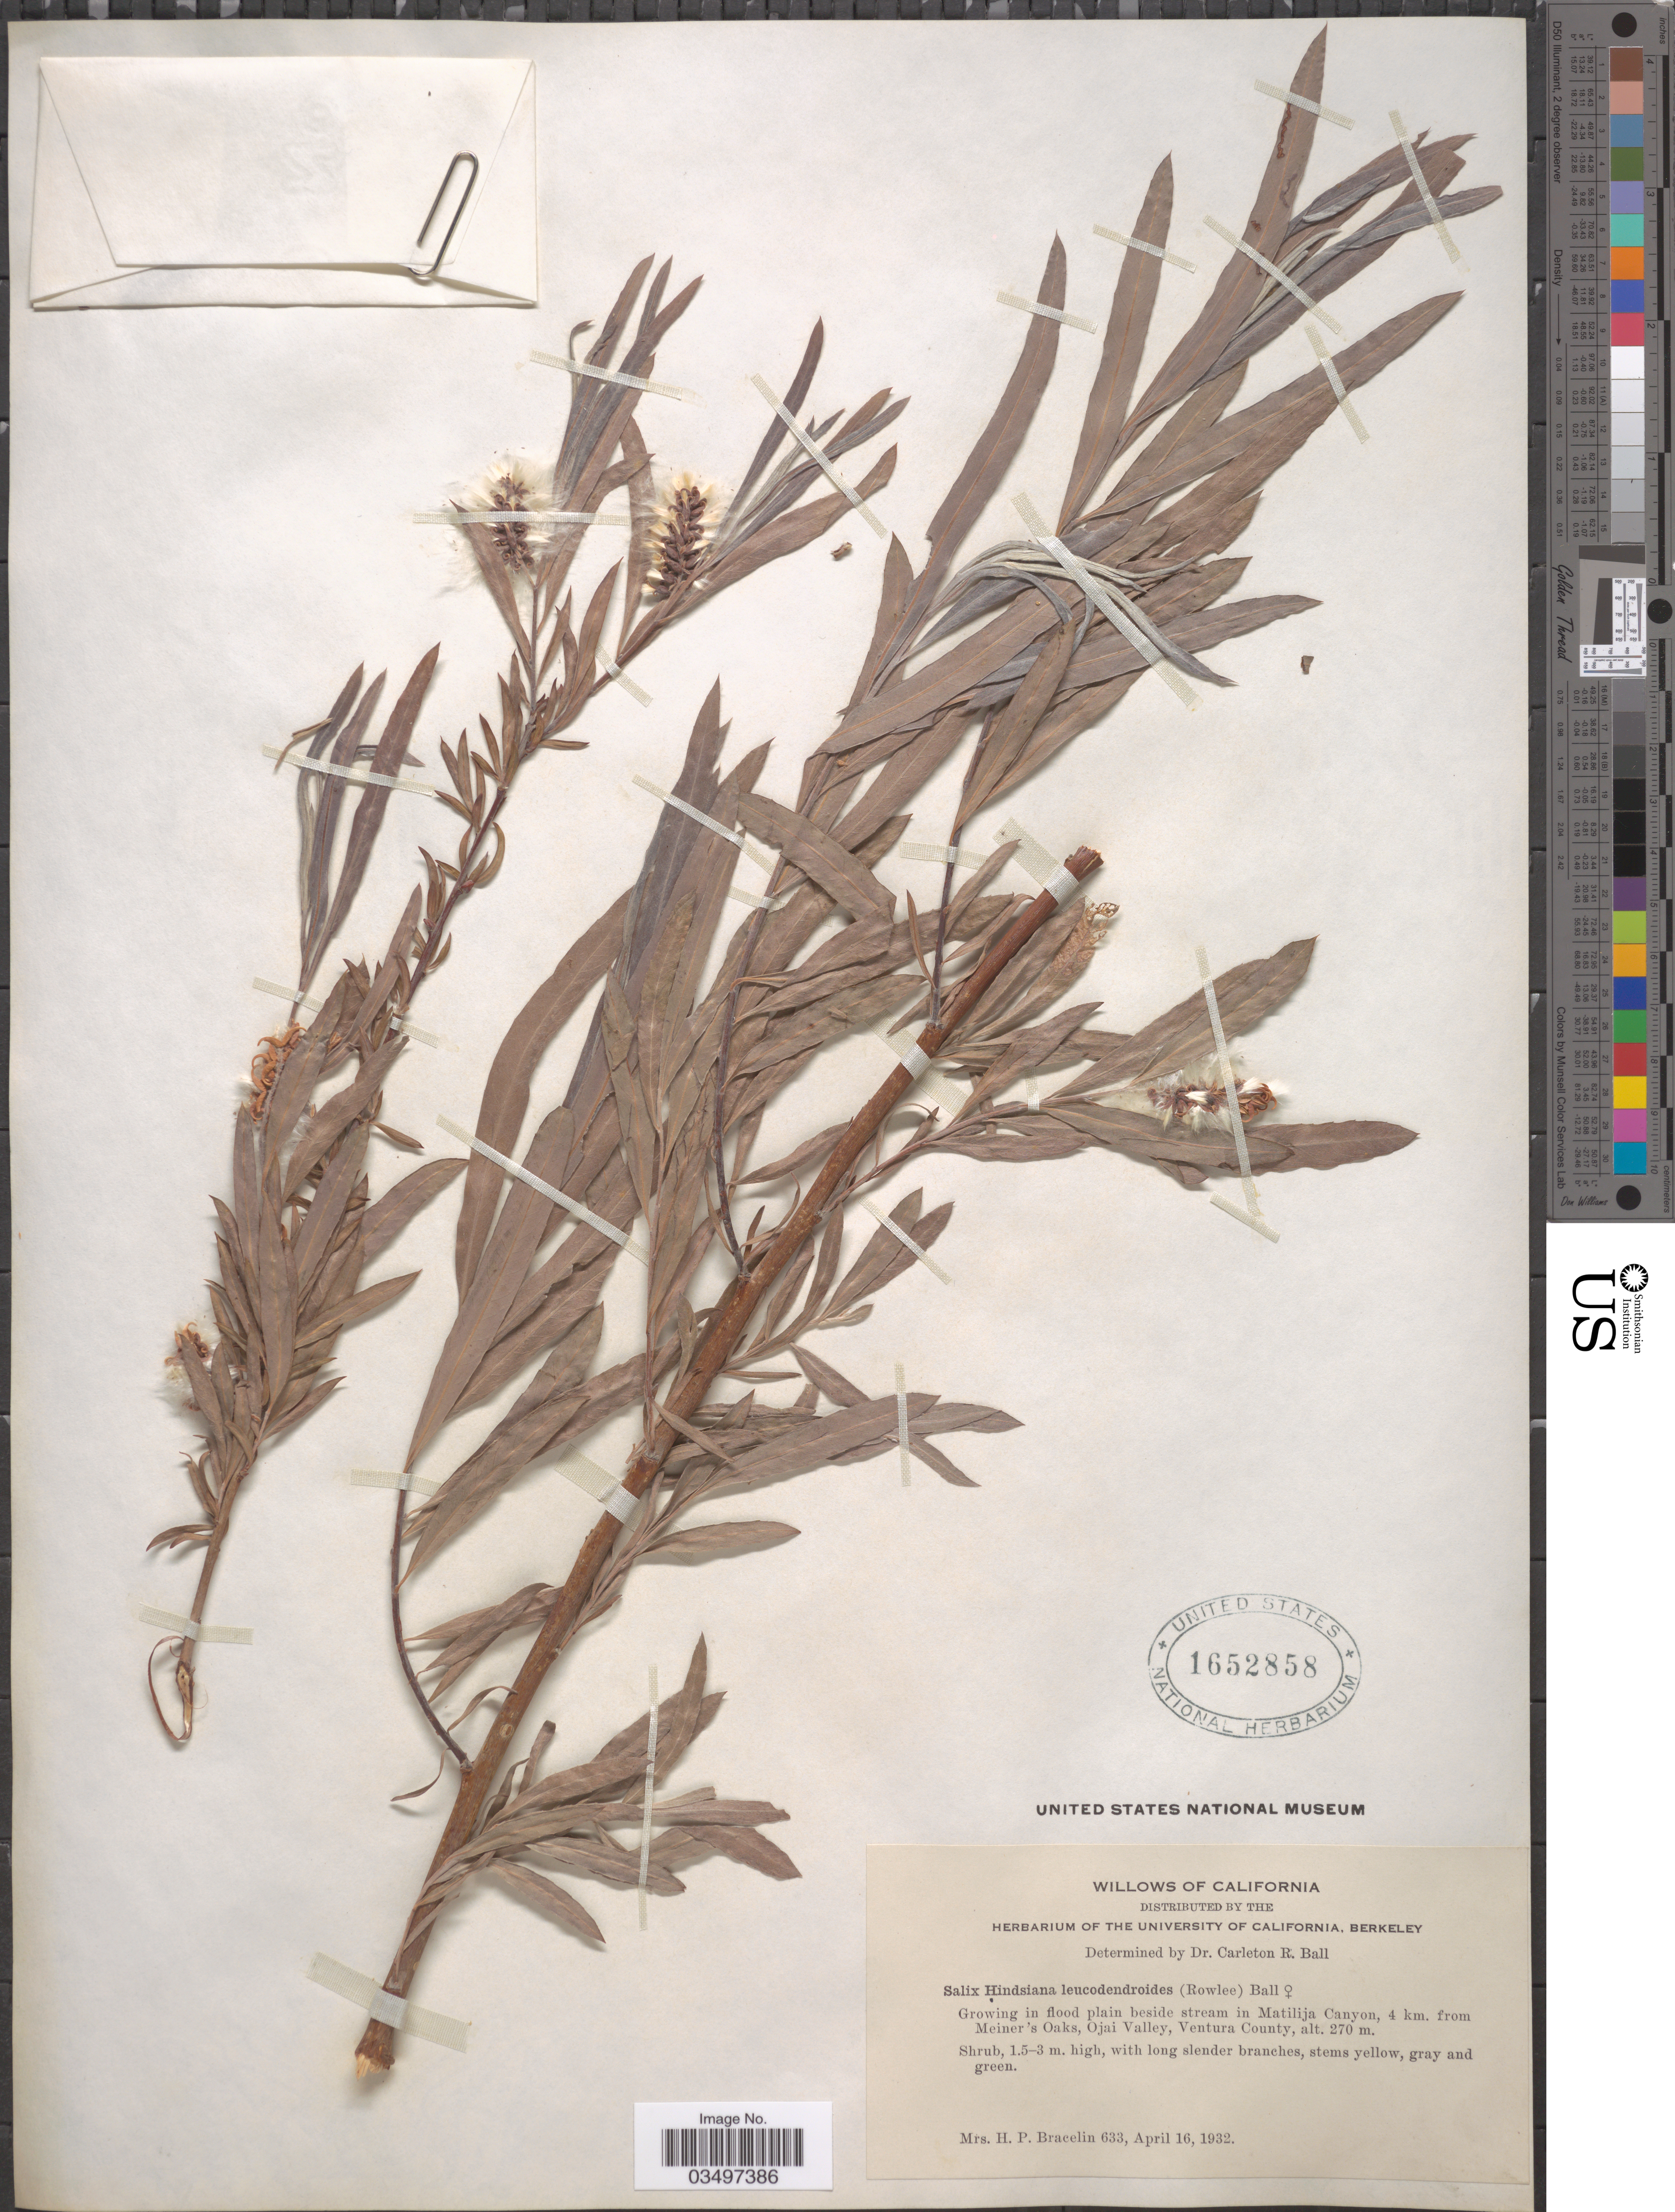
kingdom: Plantae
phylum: Tracheophyta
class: Magnoliopsida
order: Malpighiales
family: Salicaceae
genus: Salix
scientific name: Salix hindsiana var. leucodendroides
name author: (Rowlee) C.R. Ball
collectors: H. Bracelin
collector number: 633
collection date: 1932-04-16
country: United States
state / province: California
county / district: Ventura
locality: Growing in flood plain beside stream in Matilija Canyon, 4 km. from Meiner's Oaks, Ojai Valley, Ventura County.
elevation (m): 270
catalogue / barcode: US 1652858